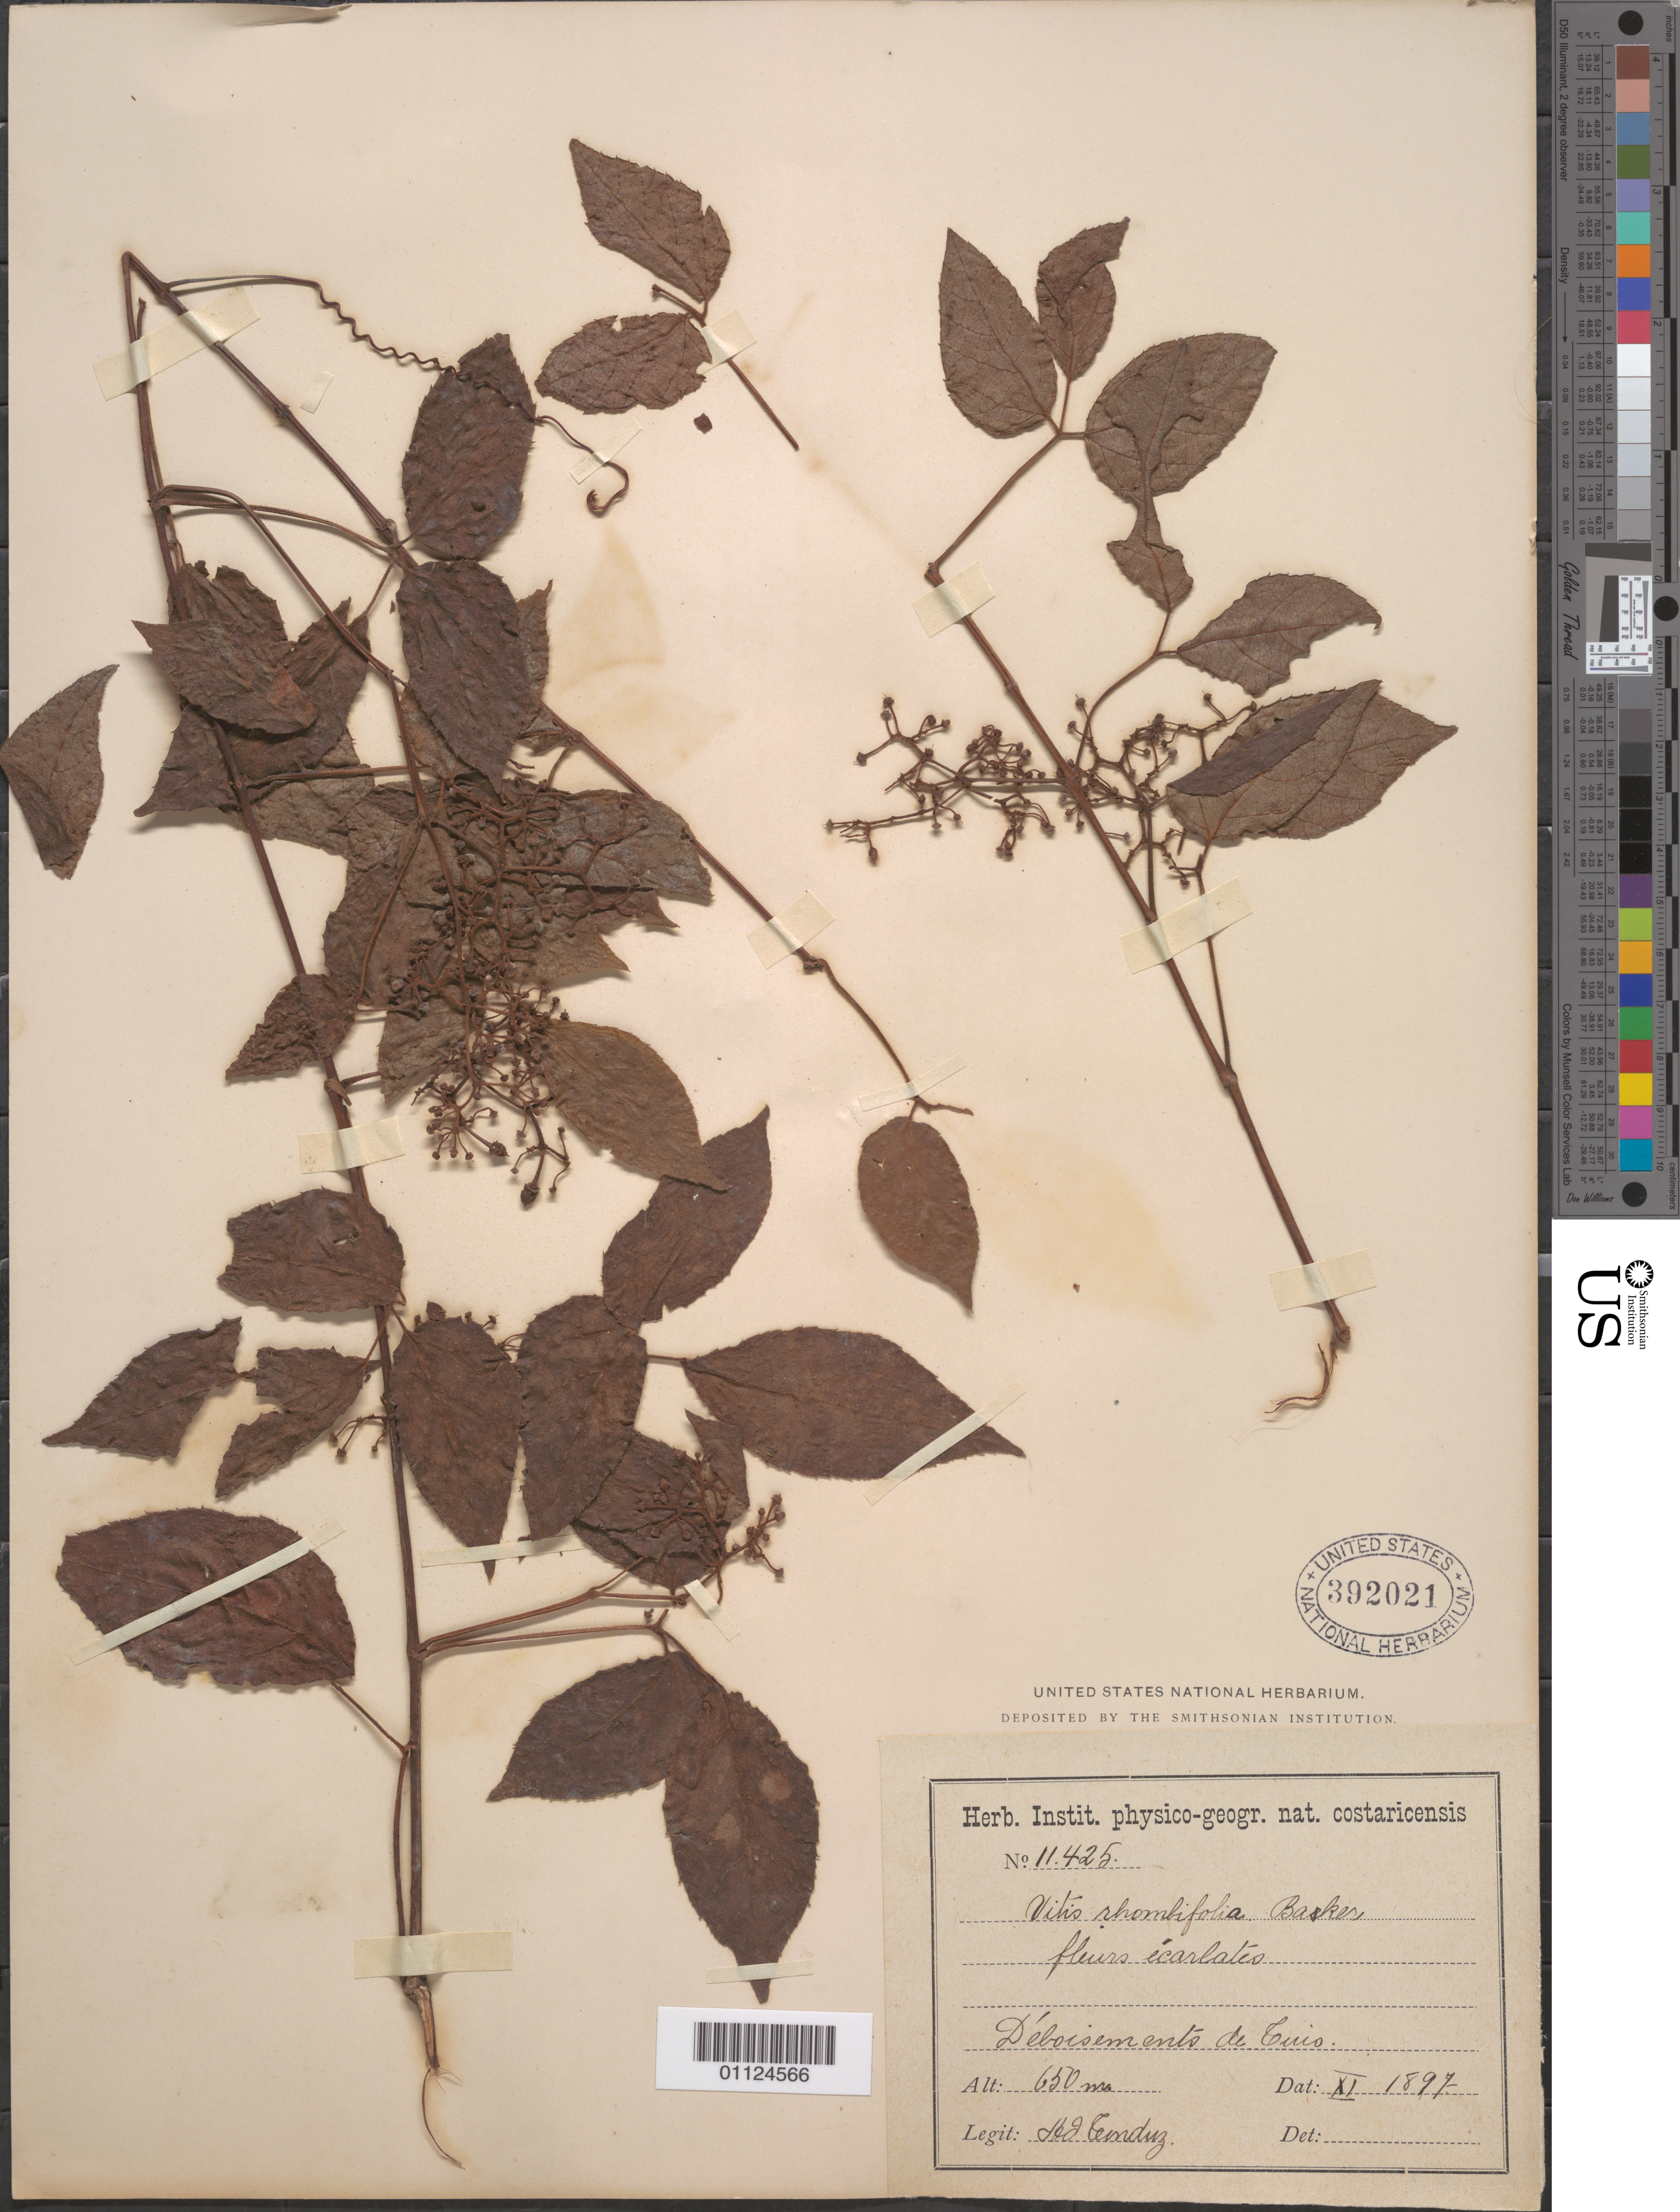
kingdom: Plantae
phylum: Tracheophyta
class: Magnoliopsida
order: Vitales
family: Vitaceae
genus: Cissus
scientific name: Cissus rhombifolia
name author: Vahl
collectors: A. Tonduz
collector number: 11425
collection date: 1897-11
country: Costa Rica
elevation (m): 650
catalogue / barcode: US 392021